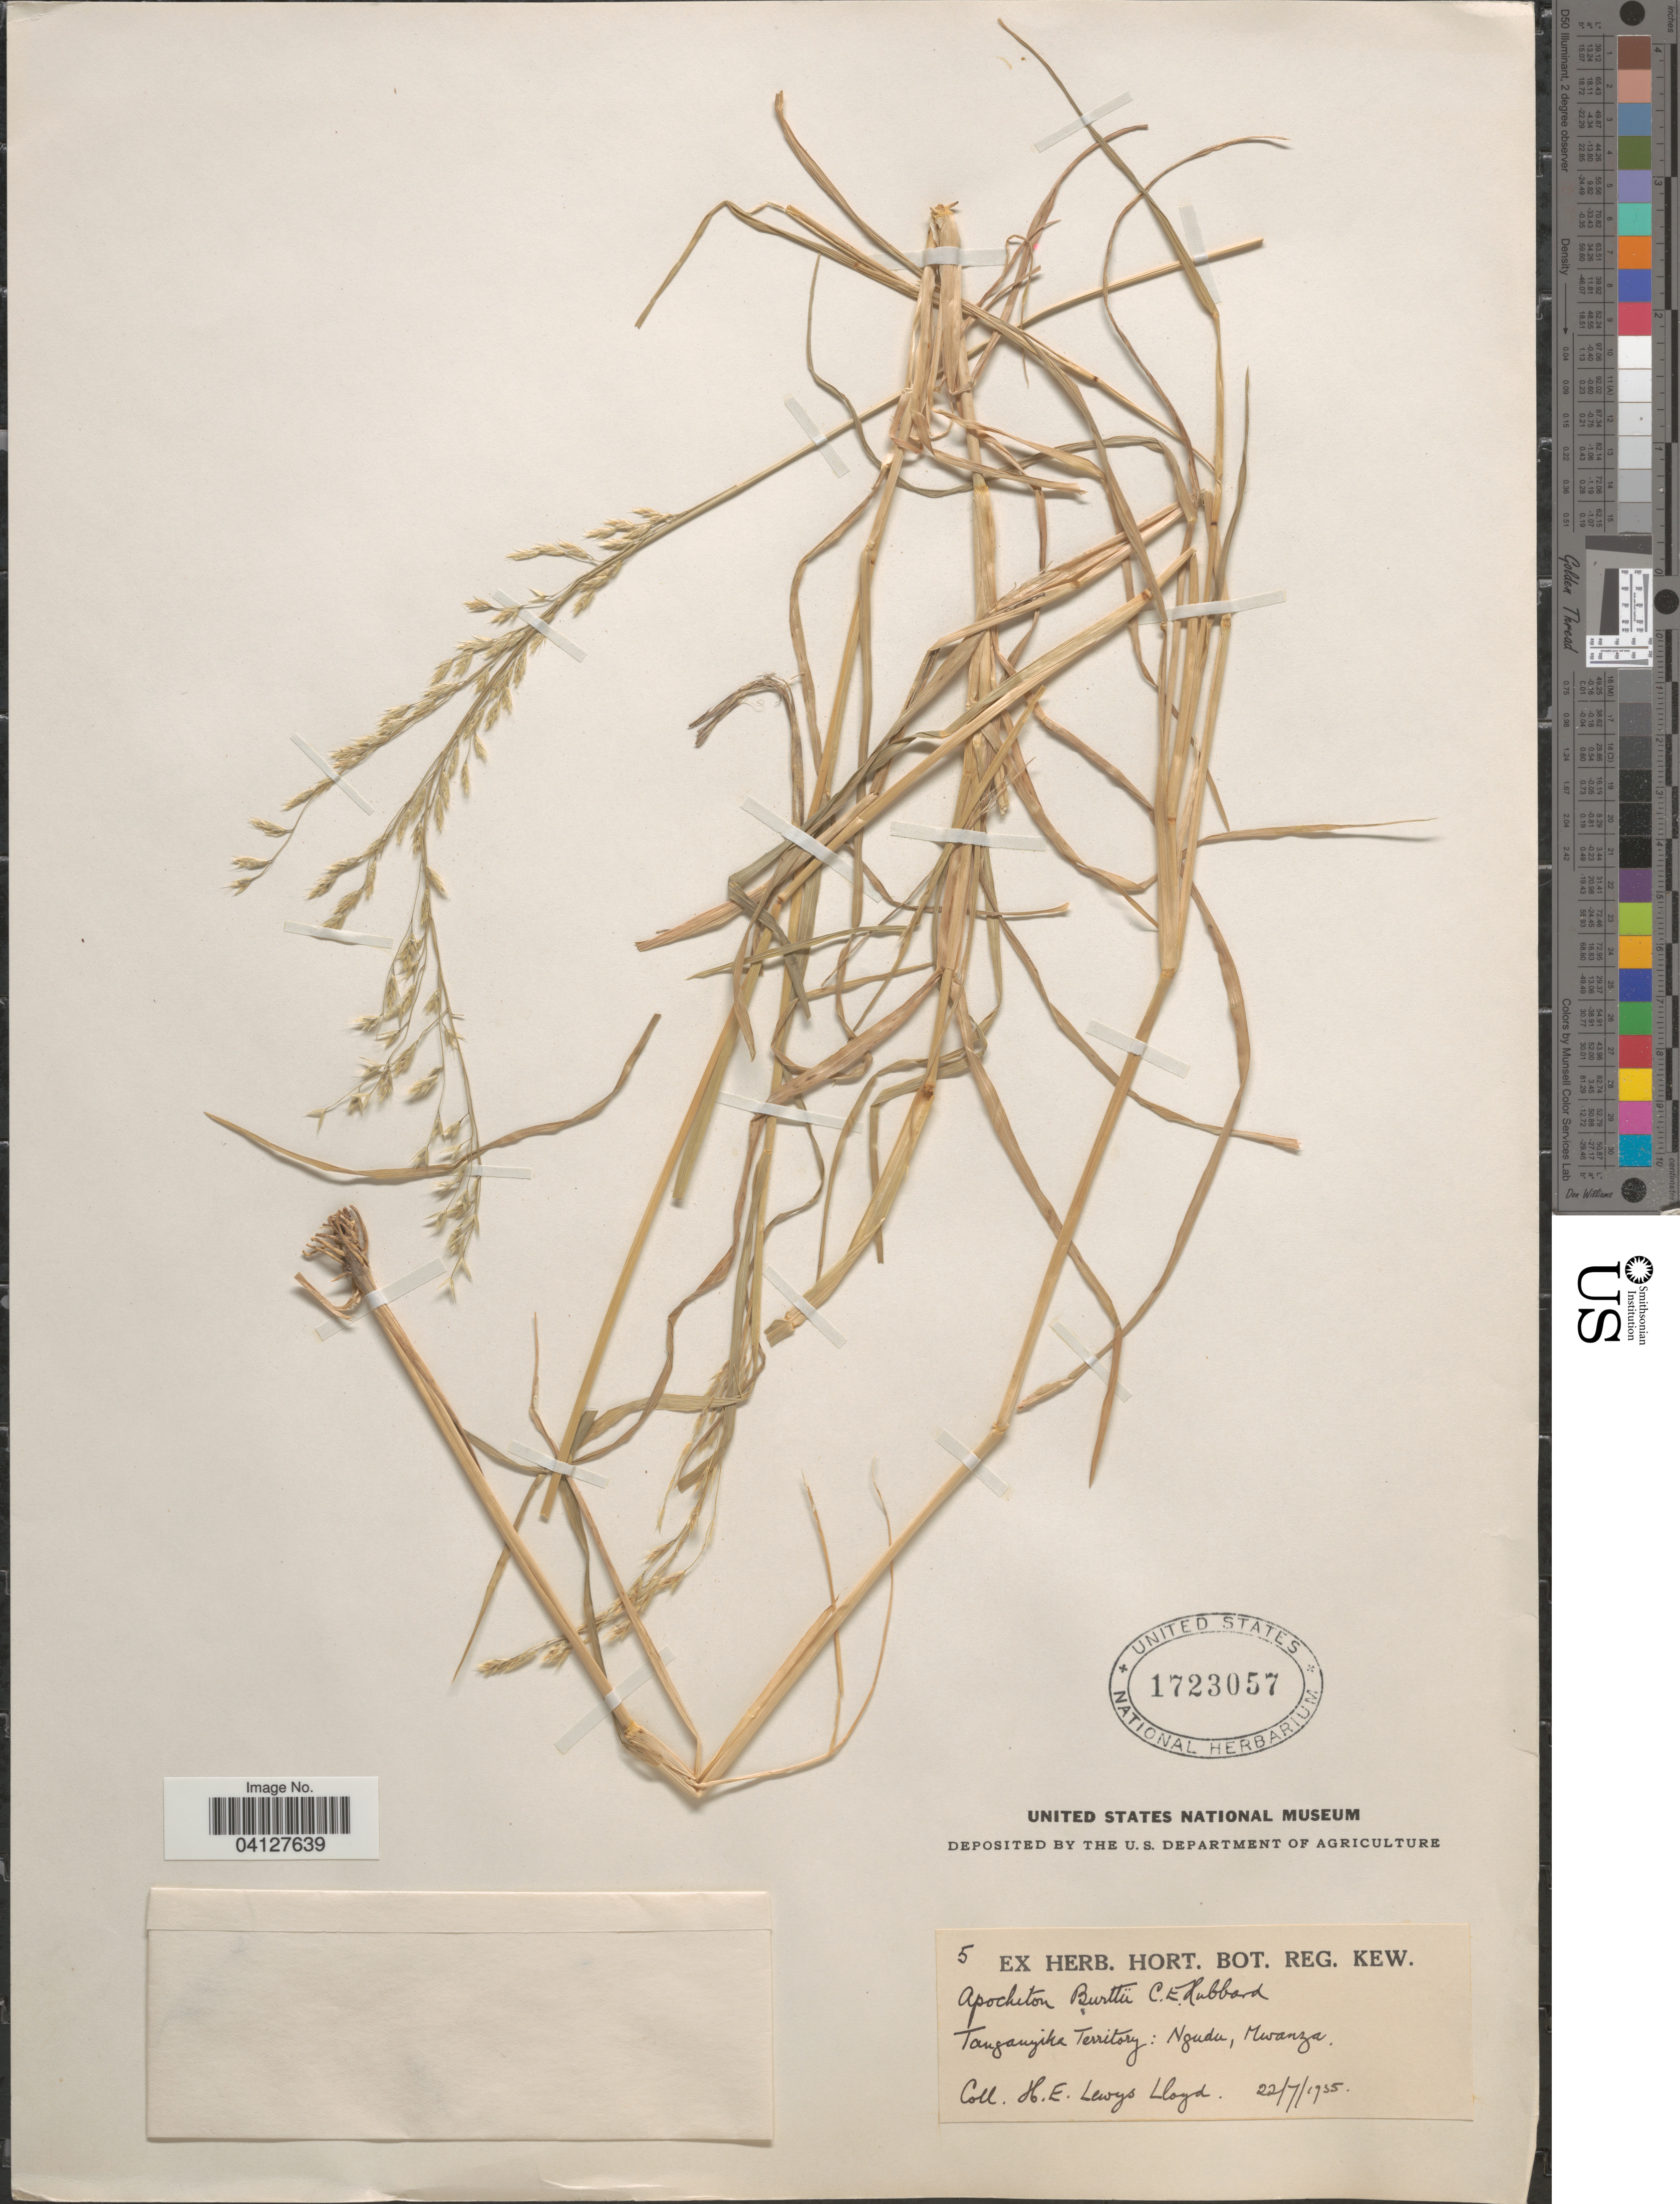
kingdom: Plantae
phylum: Tracheophyta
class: Liliopsida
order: Poales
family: Poaceae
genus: Apochiton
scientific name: Apochiton burttii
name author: C.E. Hubb.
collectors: H. Lloyd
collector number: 5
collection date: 1935-07-22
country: Tanzania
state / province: Mwanza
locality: Tanganyika Territory: Ngudu.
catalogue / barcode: US 1723057